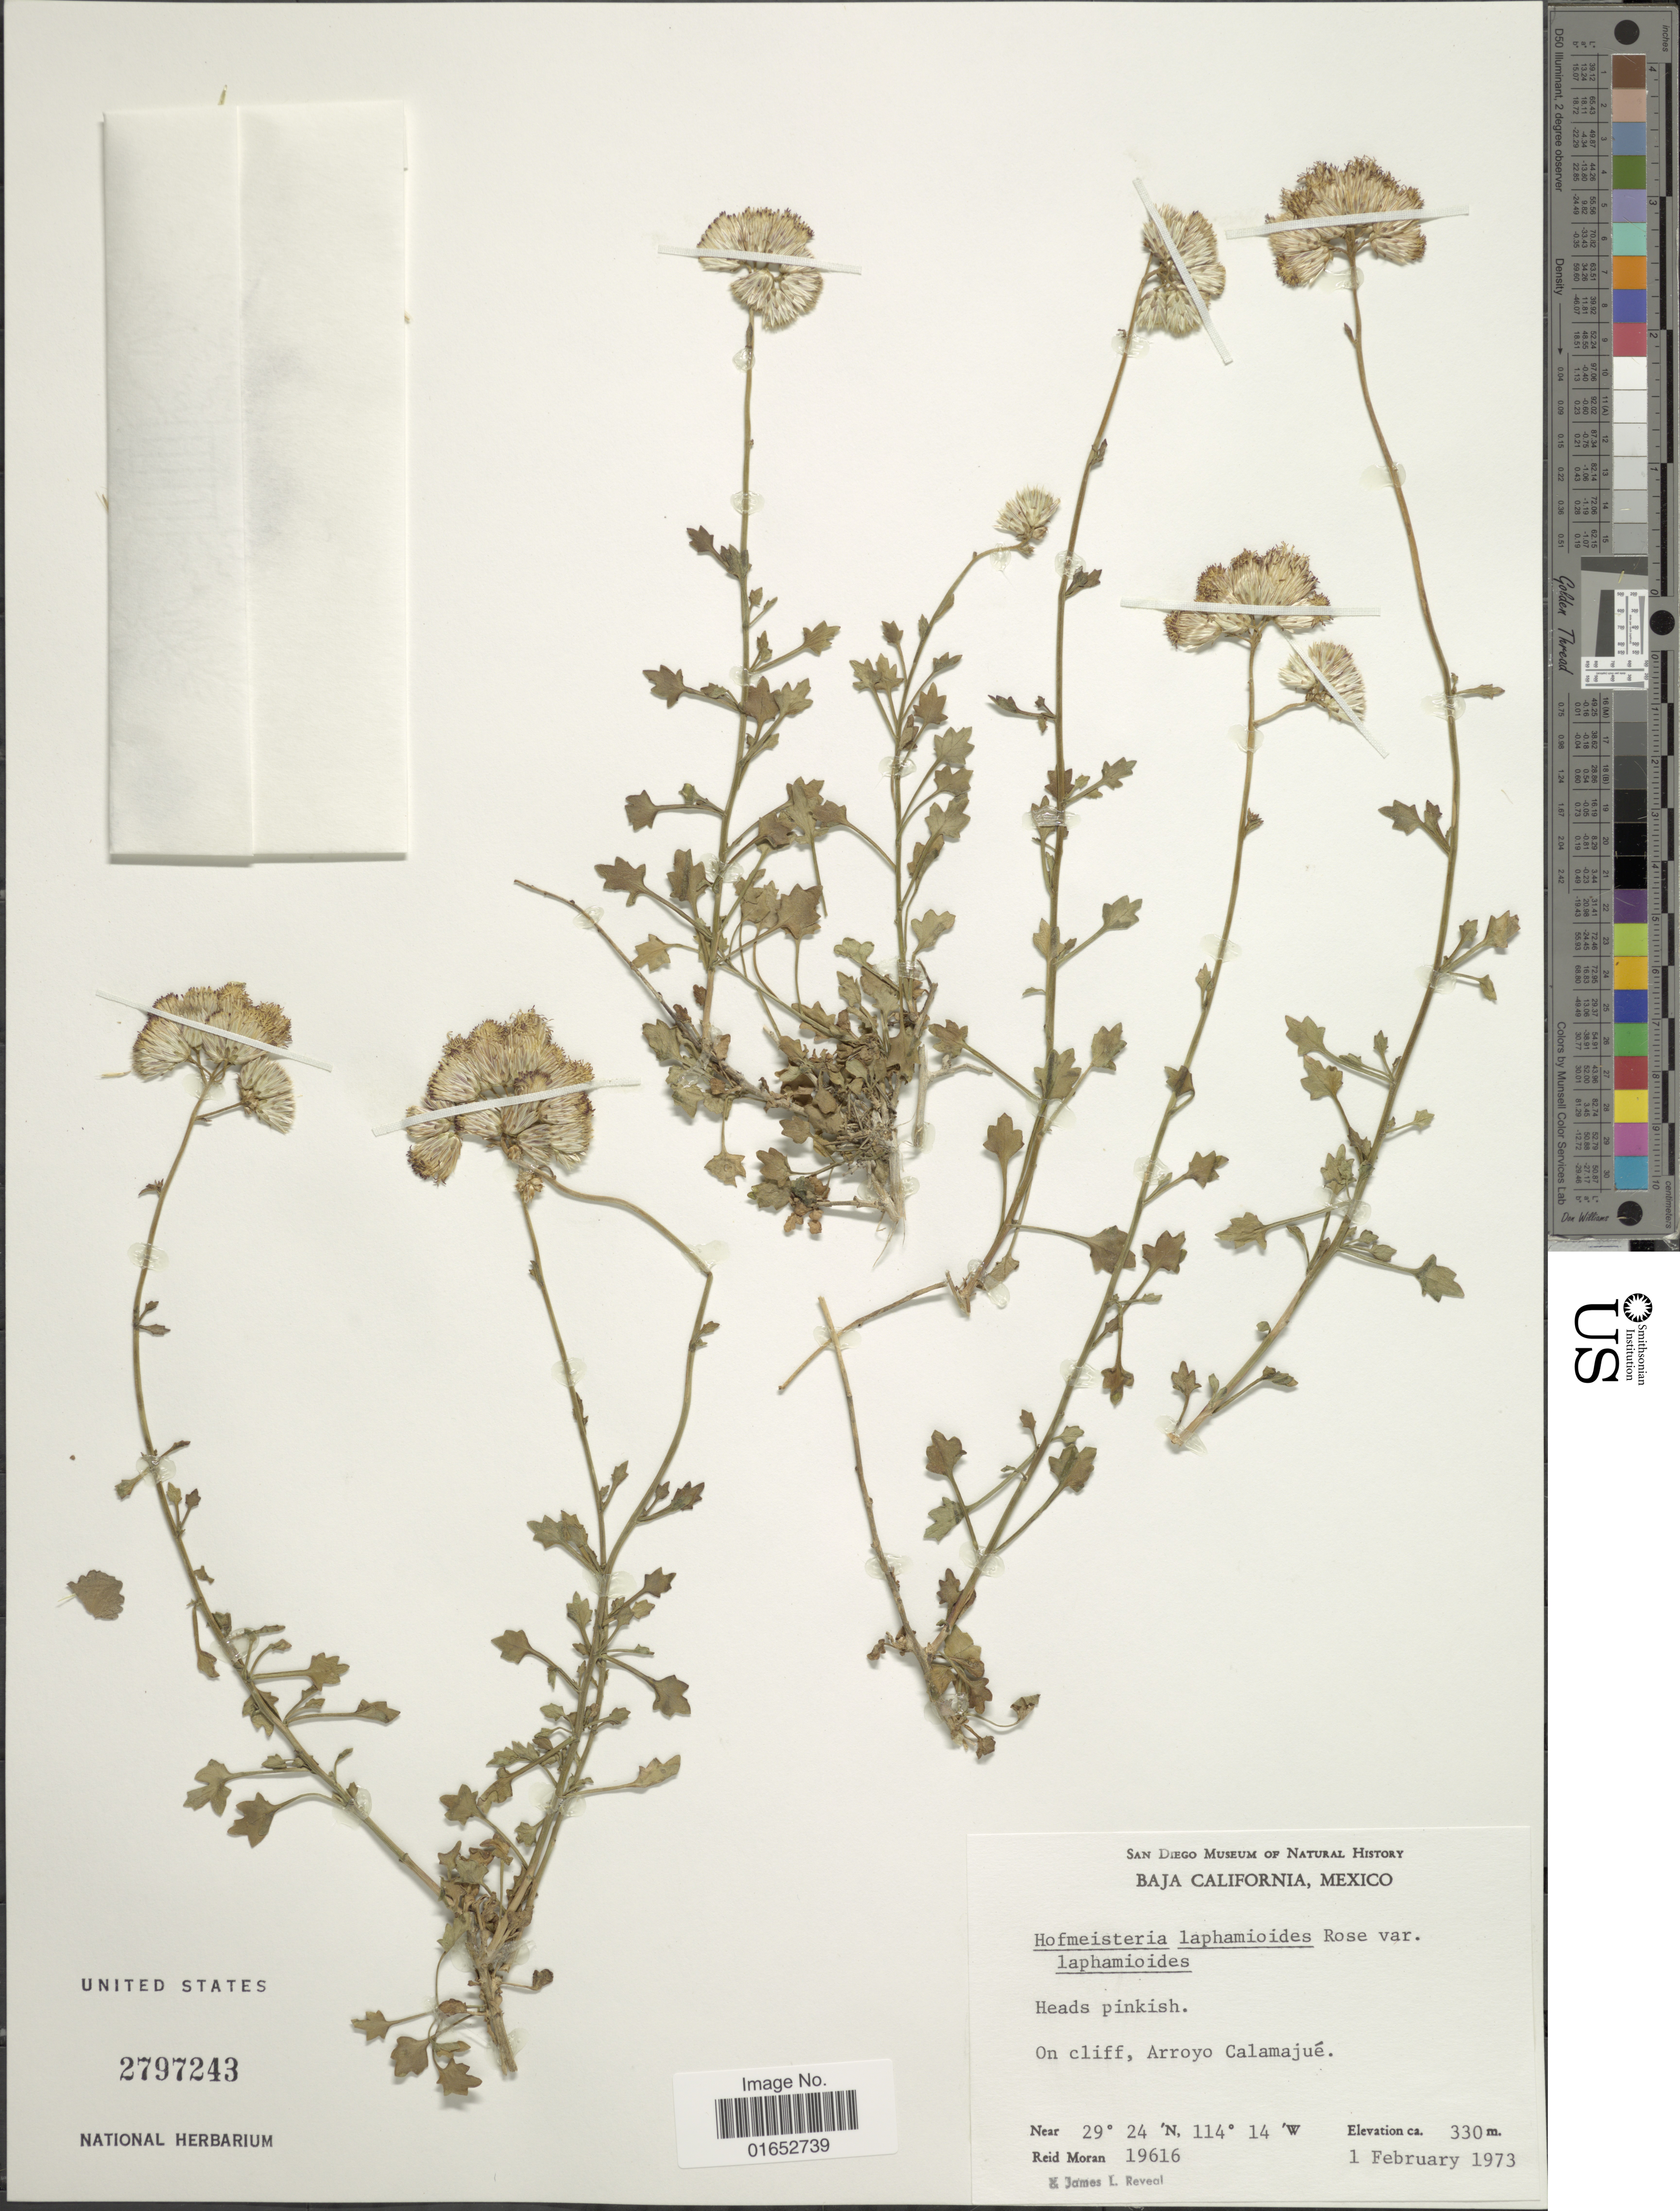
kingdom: Plantae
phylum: Tracheophyta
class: Magnoliopsida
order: Asterales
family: Asteraceae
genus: Pleurocoronis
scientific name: Pleurocoronis laphamioides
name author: (Rose) R.M. King & H. Rob.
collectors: R. V. Moran & J. L. Reveal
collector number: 19616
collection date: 1973-02-01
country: Mexico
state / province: Baja California Norte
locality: On cliff, Arroyo Calamajué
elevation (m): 330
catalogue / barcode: US 2797243